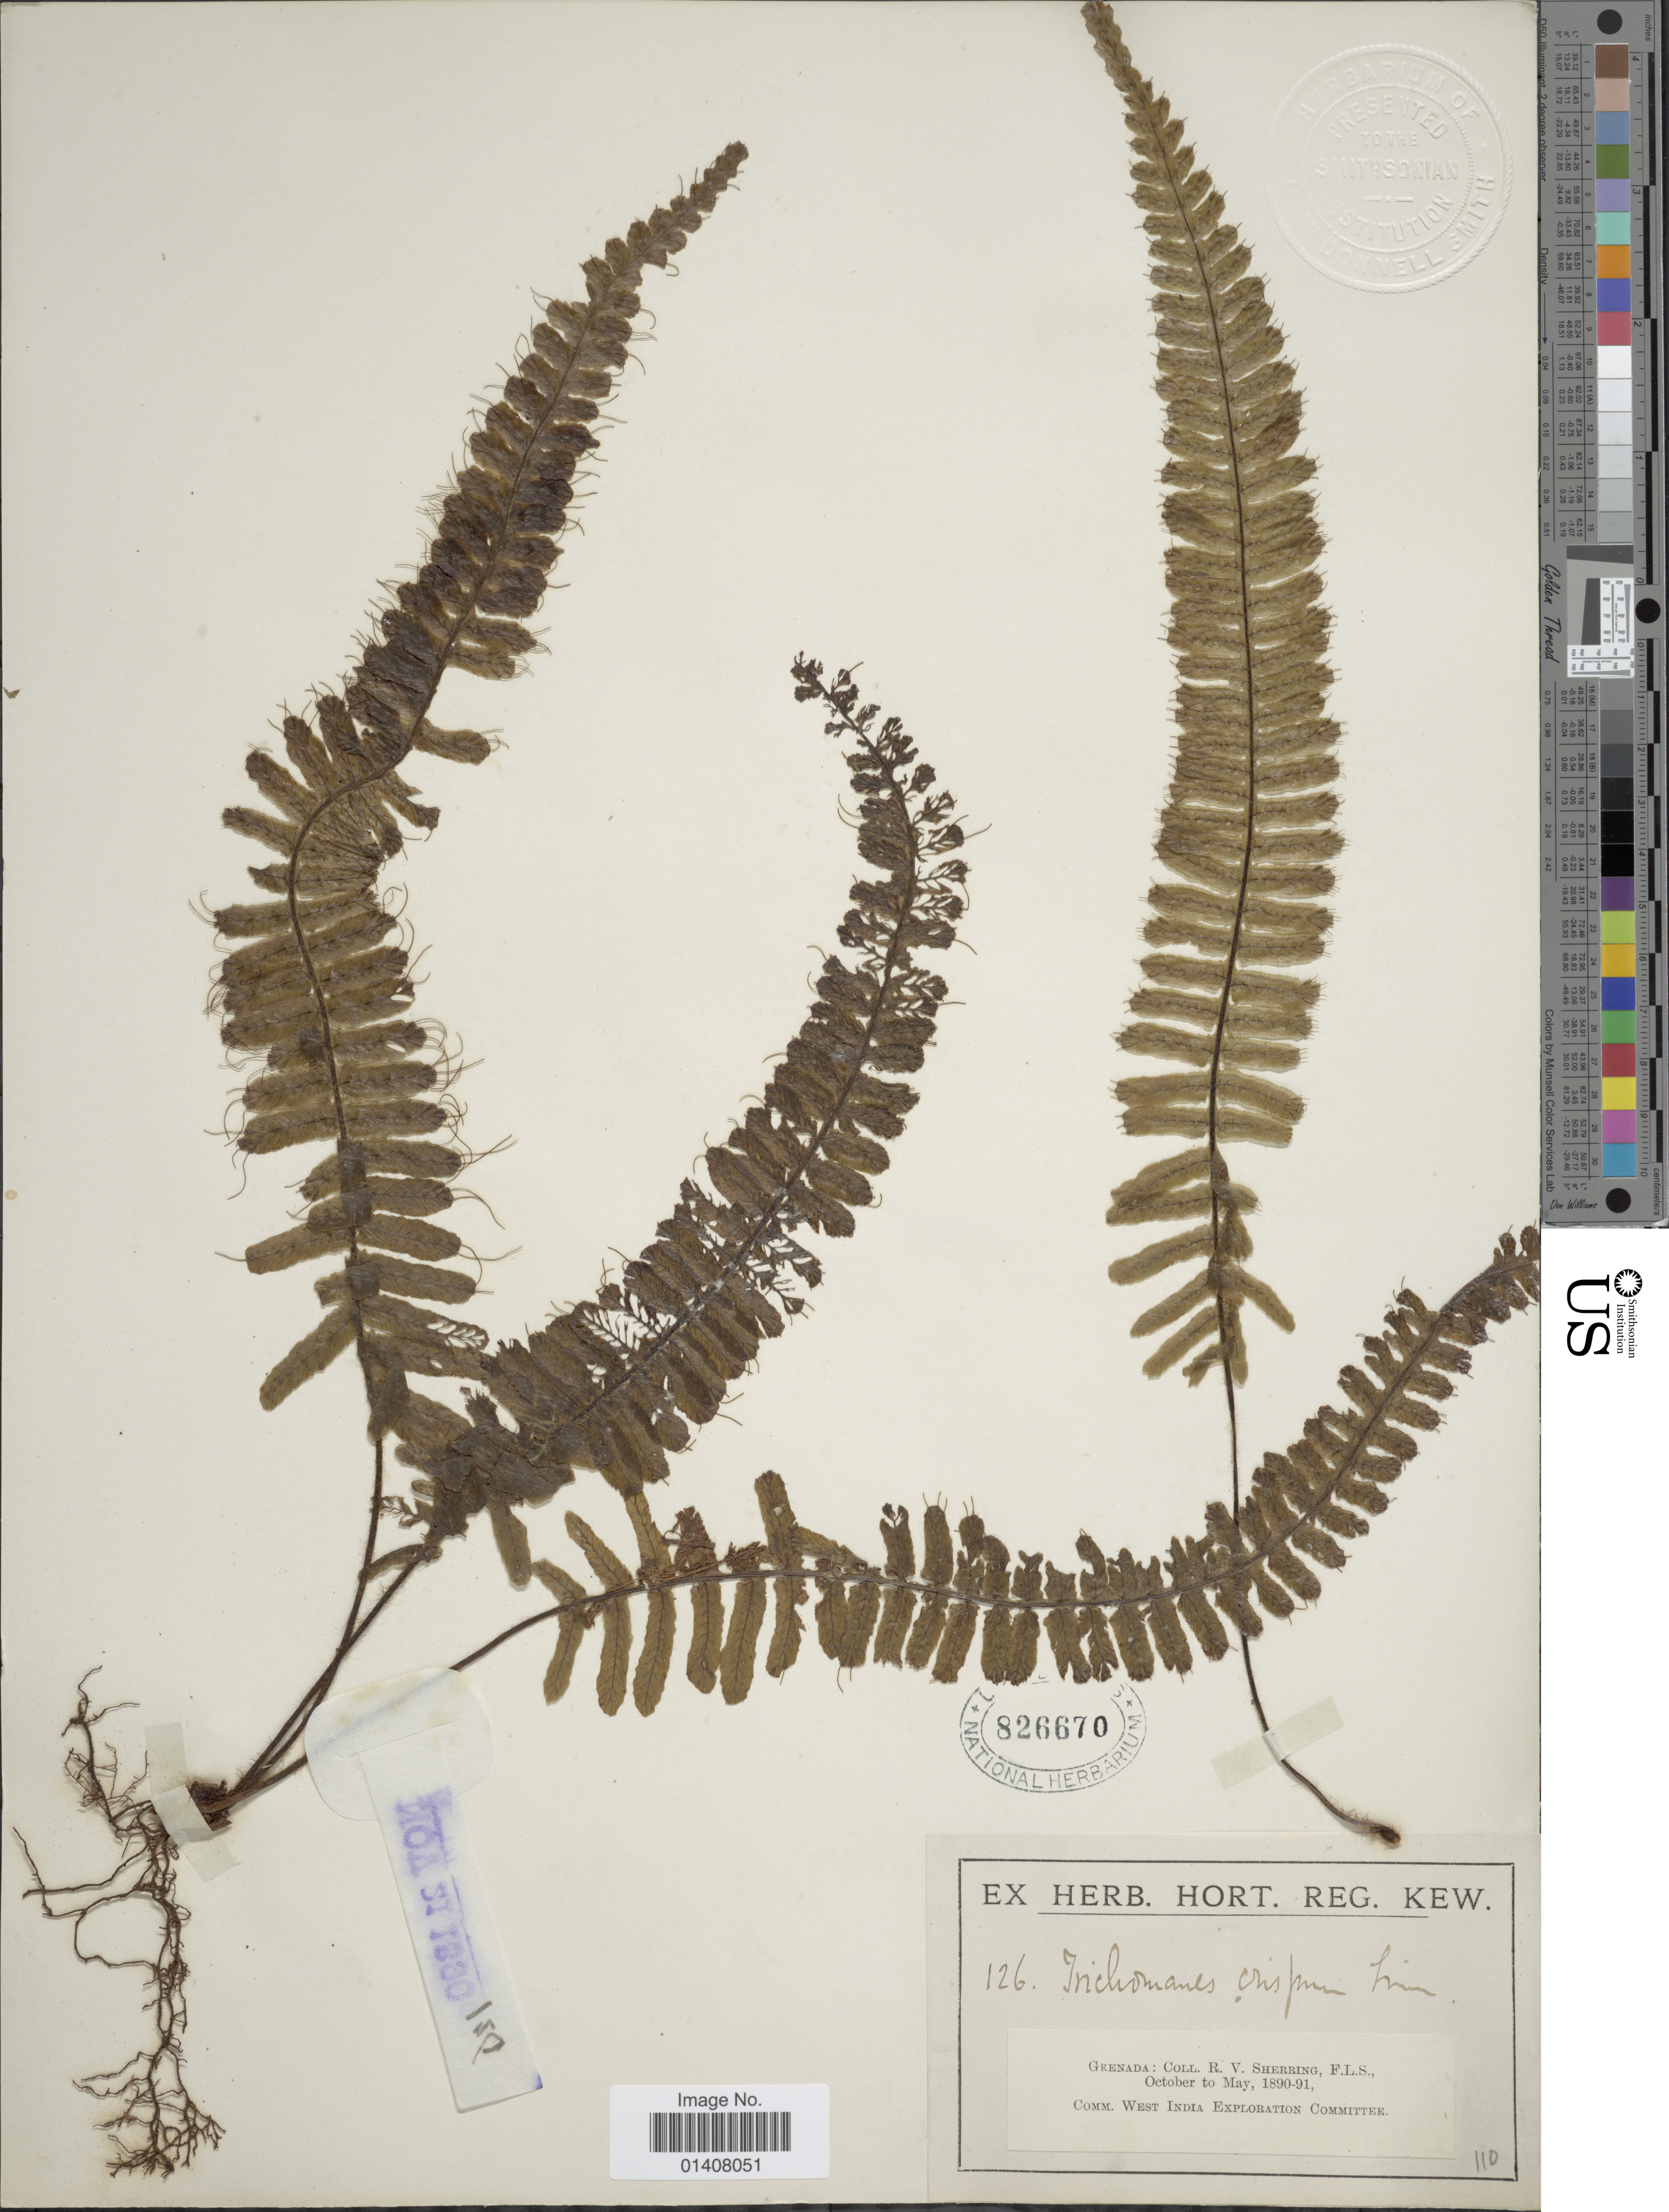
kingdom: Plantae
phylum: Tracheophyta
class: Polypodiopsida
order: Hymenophyllales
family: Hymenophyllaceae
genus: Trichomanes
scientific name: Trichomanes crispum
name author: L.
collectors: R. Sherring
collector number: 126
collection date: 1890-10/1891-05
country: Grenada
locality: Grenada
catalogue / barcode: US 826670